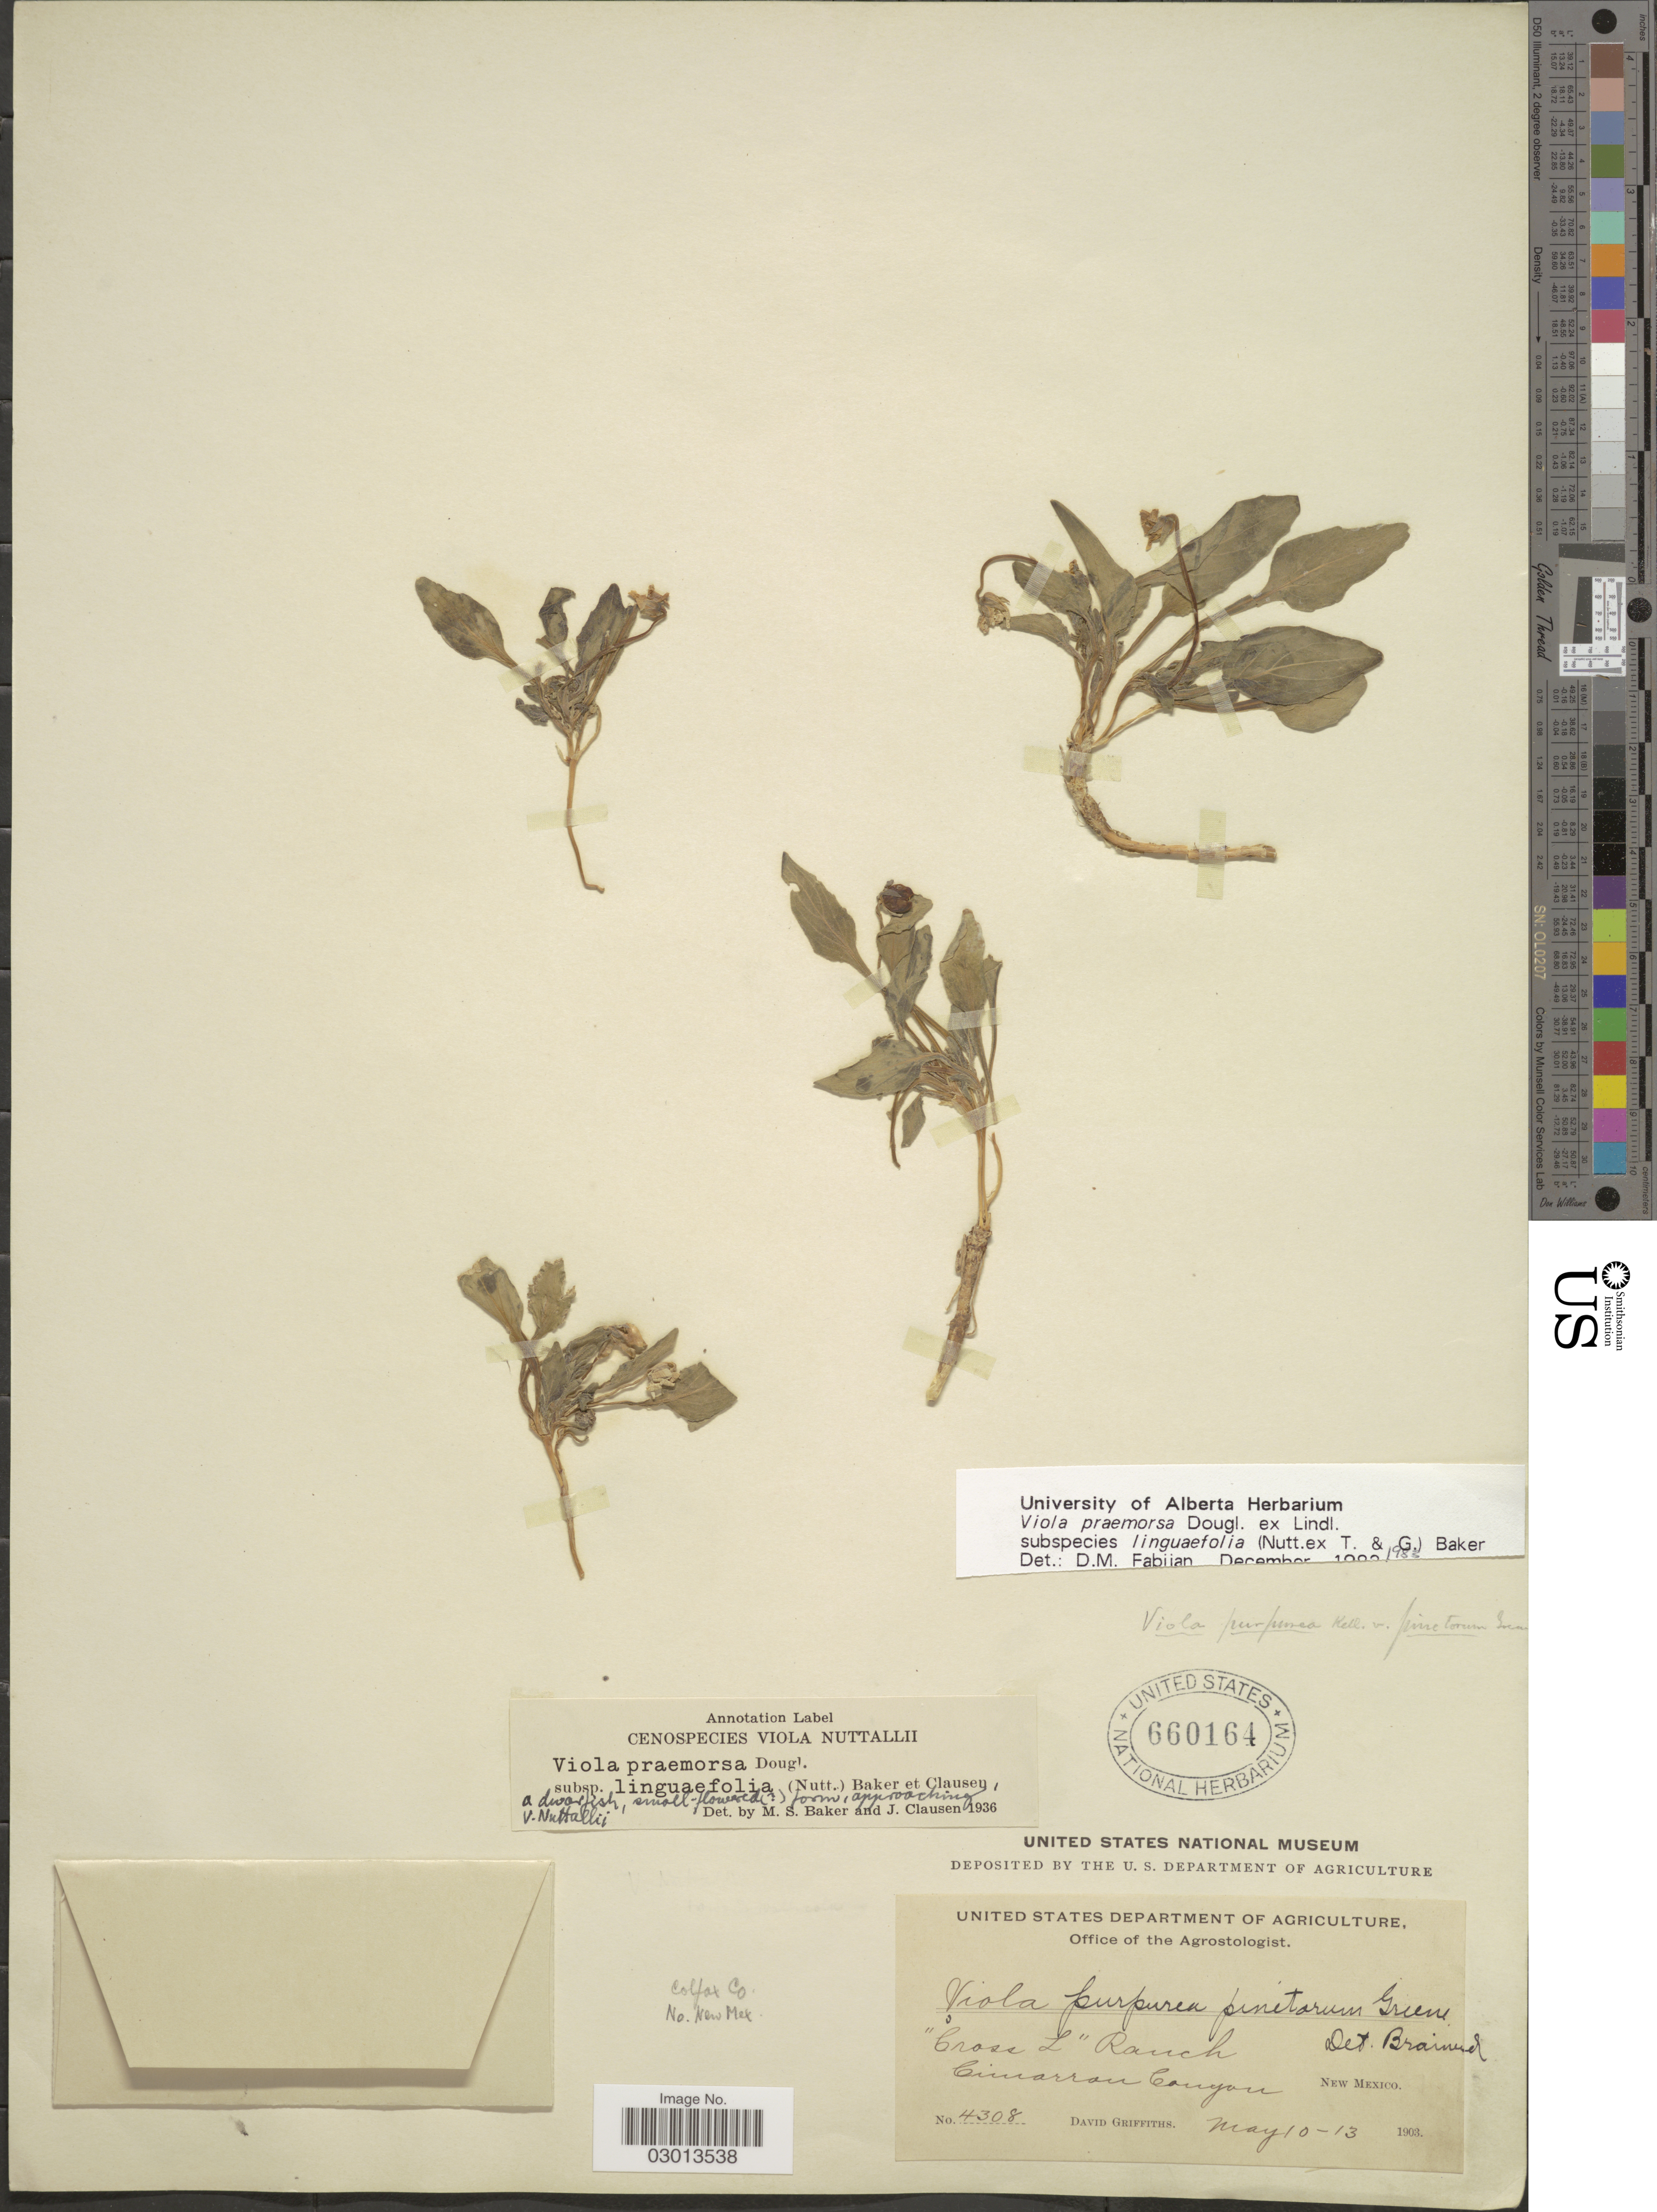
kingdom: Plantae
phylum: Tracheophyta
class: Magnoliopsida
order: Malpighiales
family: Violaceae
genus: Viola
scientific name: Viola praemorsa subsp. linguifolia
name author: (Nutt.) M.S. Baker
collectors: D. Griffiths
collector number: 4308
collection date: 1903-05-10/1903-05-13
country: United States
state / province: New Mexico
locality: Cross L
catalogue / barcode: US 660164